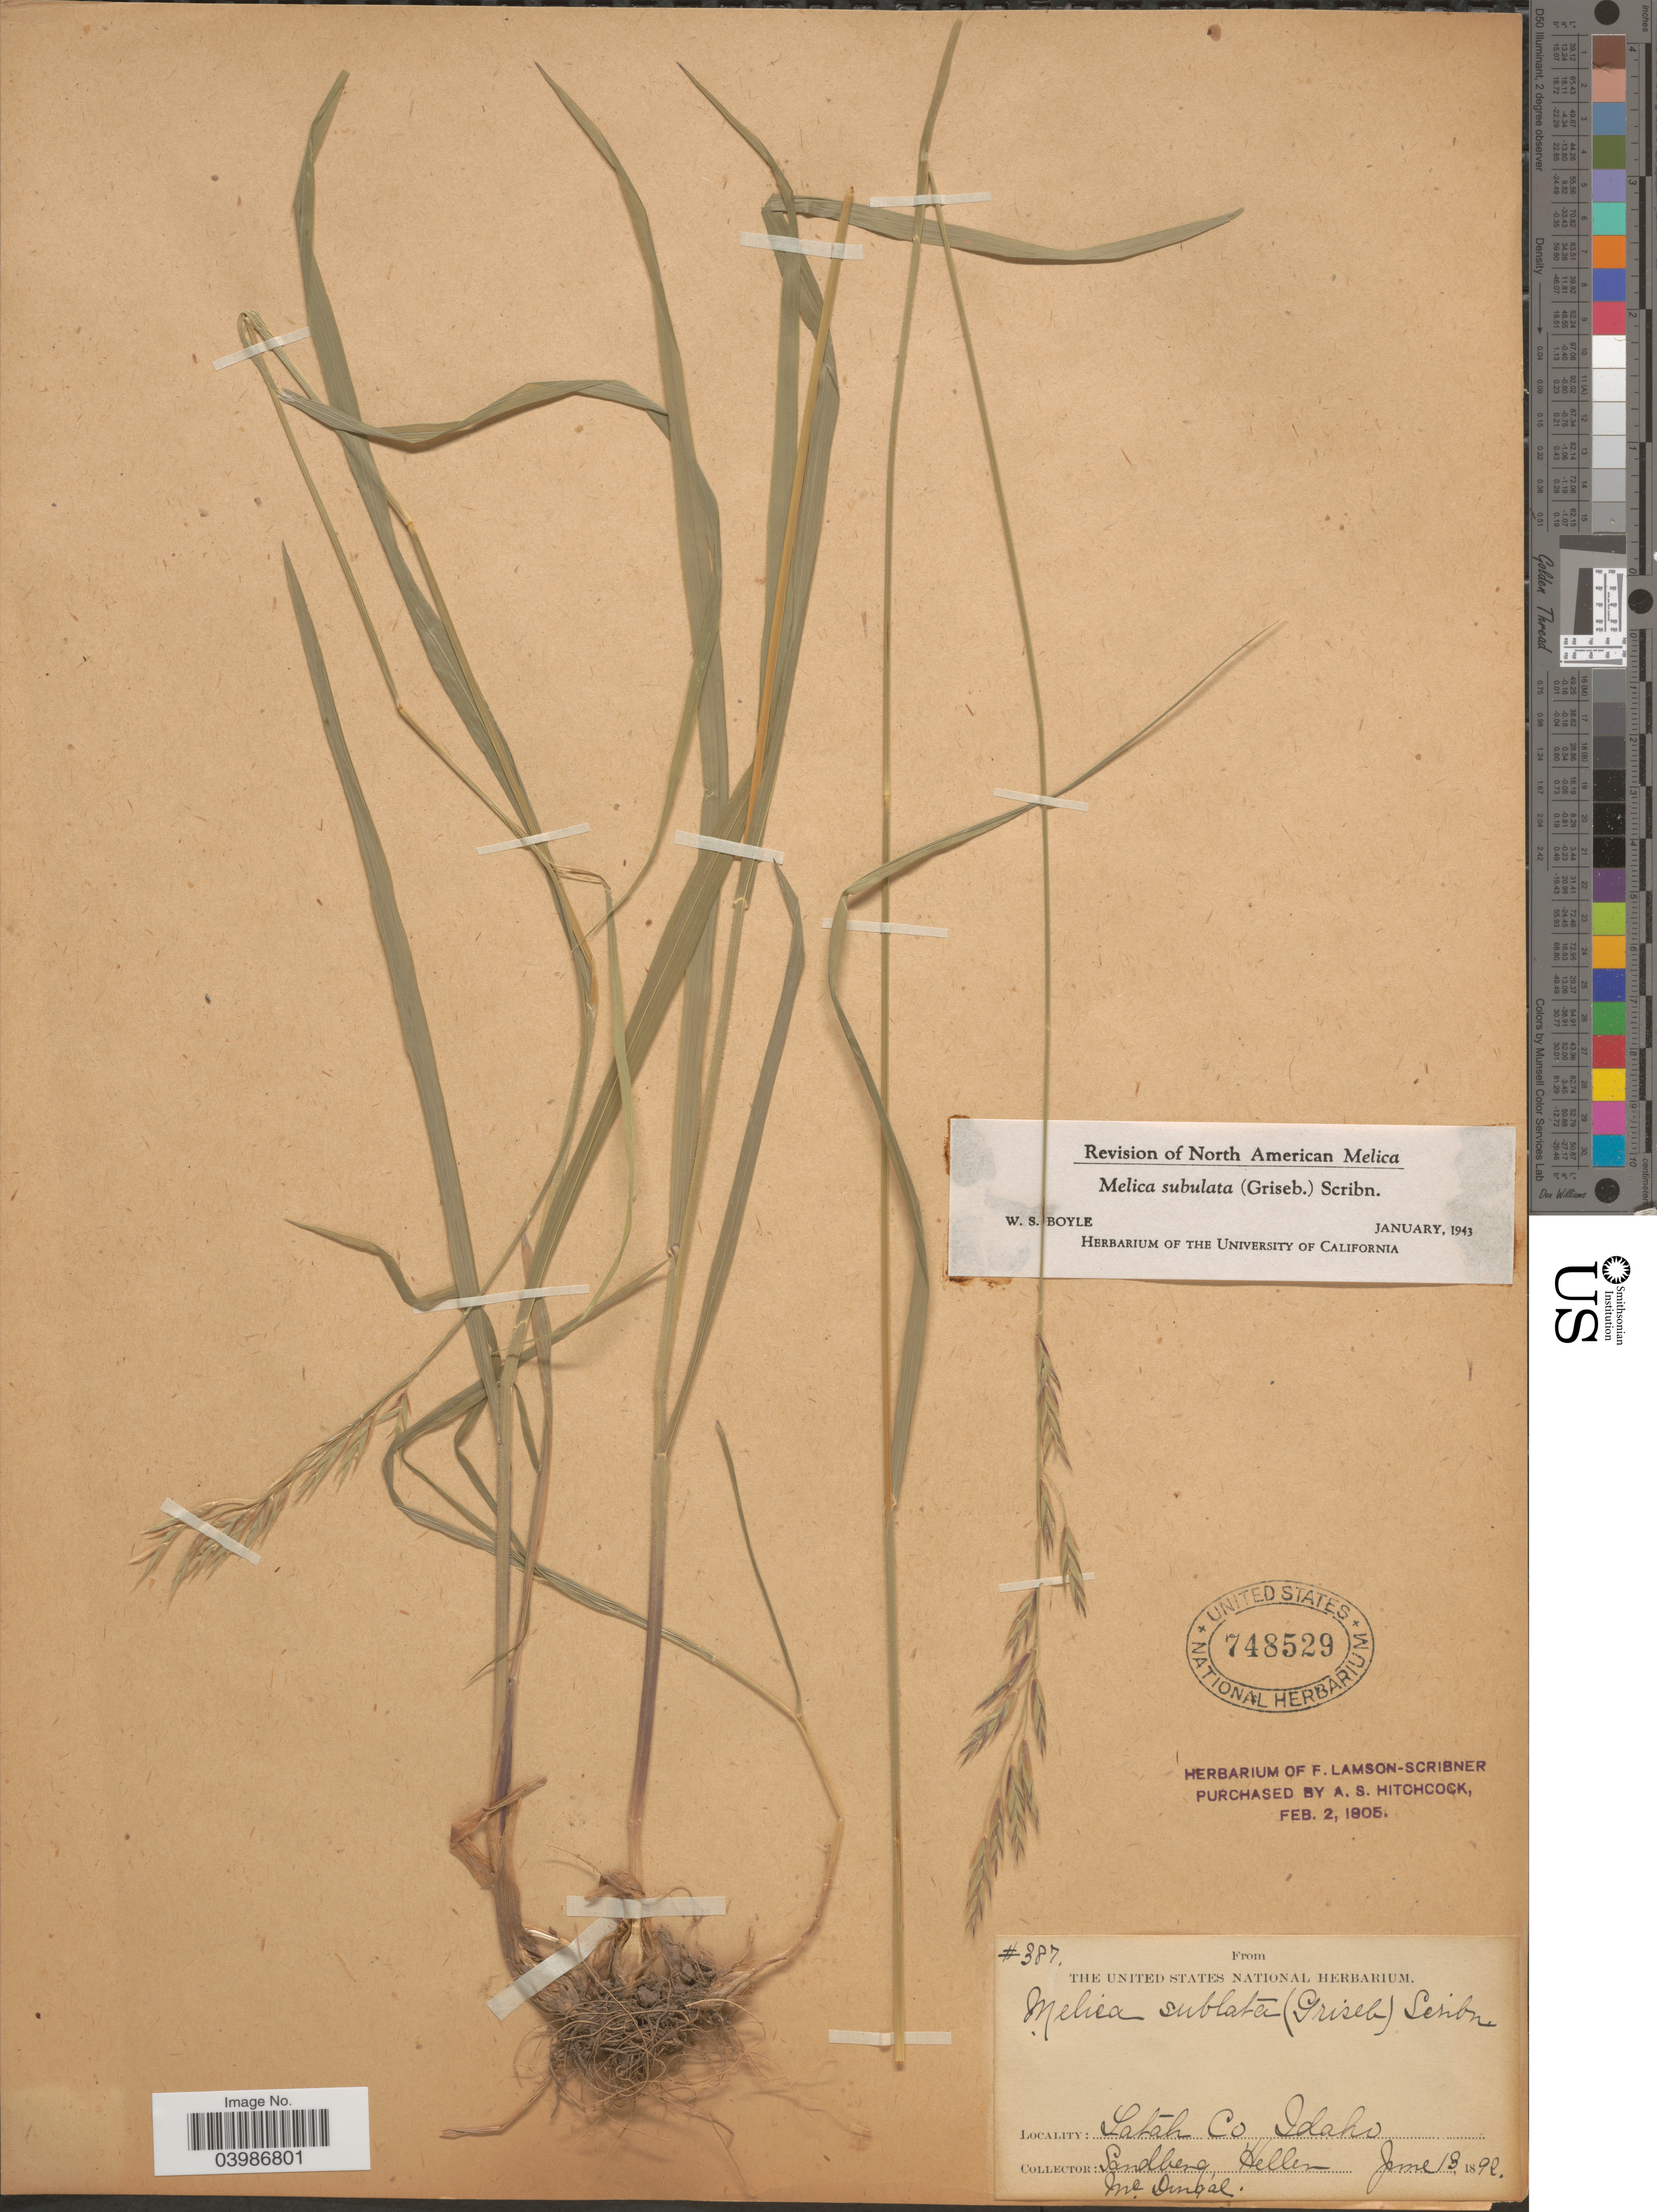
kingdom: Plantae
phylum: Tracheophyta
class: Liliopsida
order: Poales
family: Poaceae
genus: Melica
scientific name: Melica subulata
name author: (Griseb.) Scribn.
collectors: Sandberg, -- Heller & McDougal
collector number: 387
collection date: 1892-06-13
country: United States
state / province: Idaho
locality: Latah Co.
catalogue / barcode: US 748529